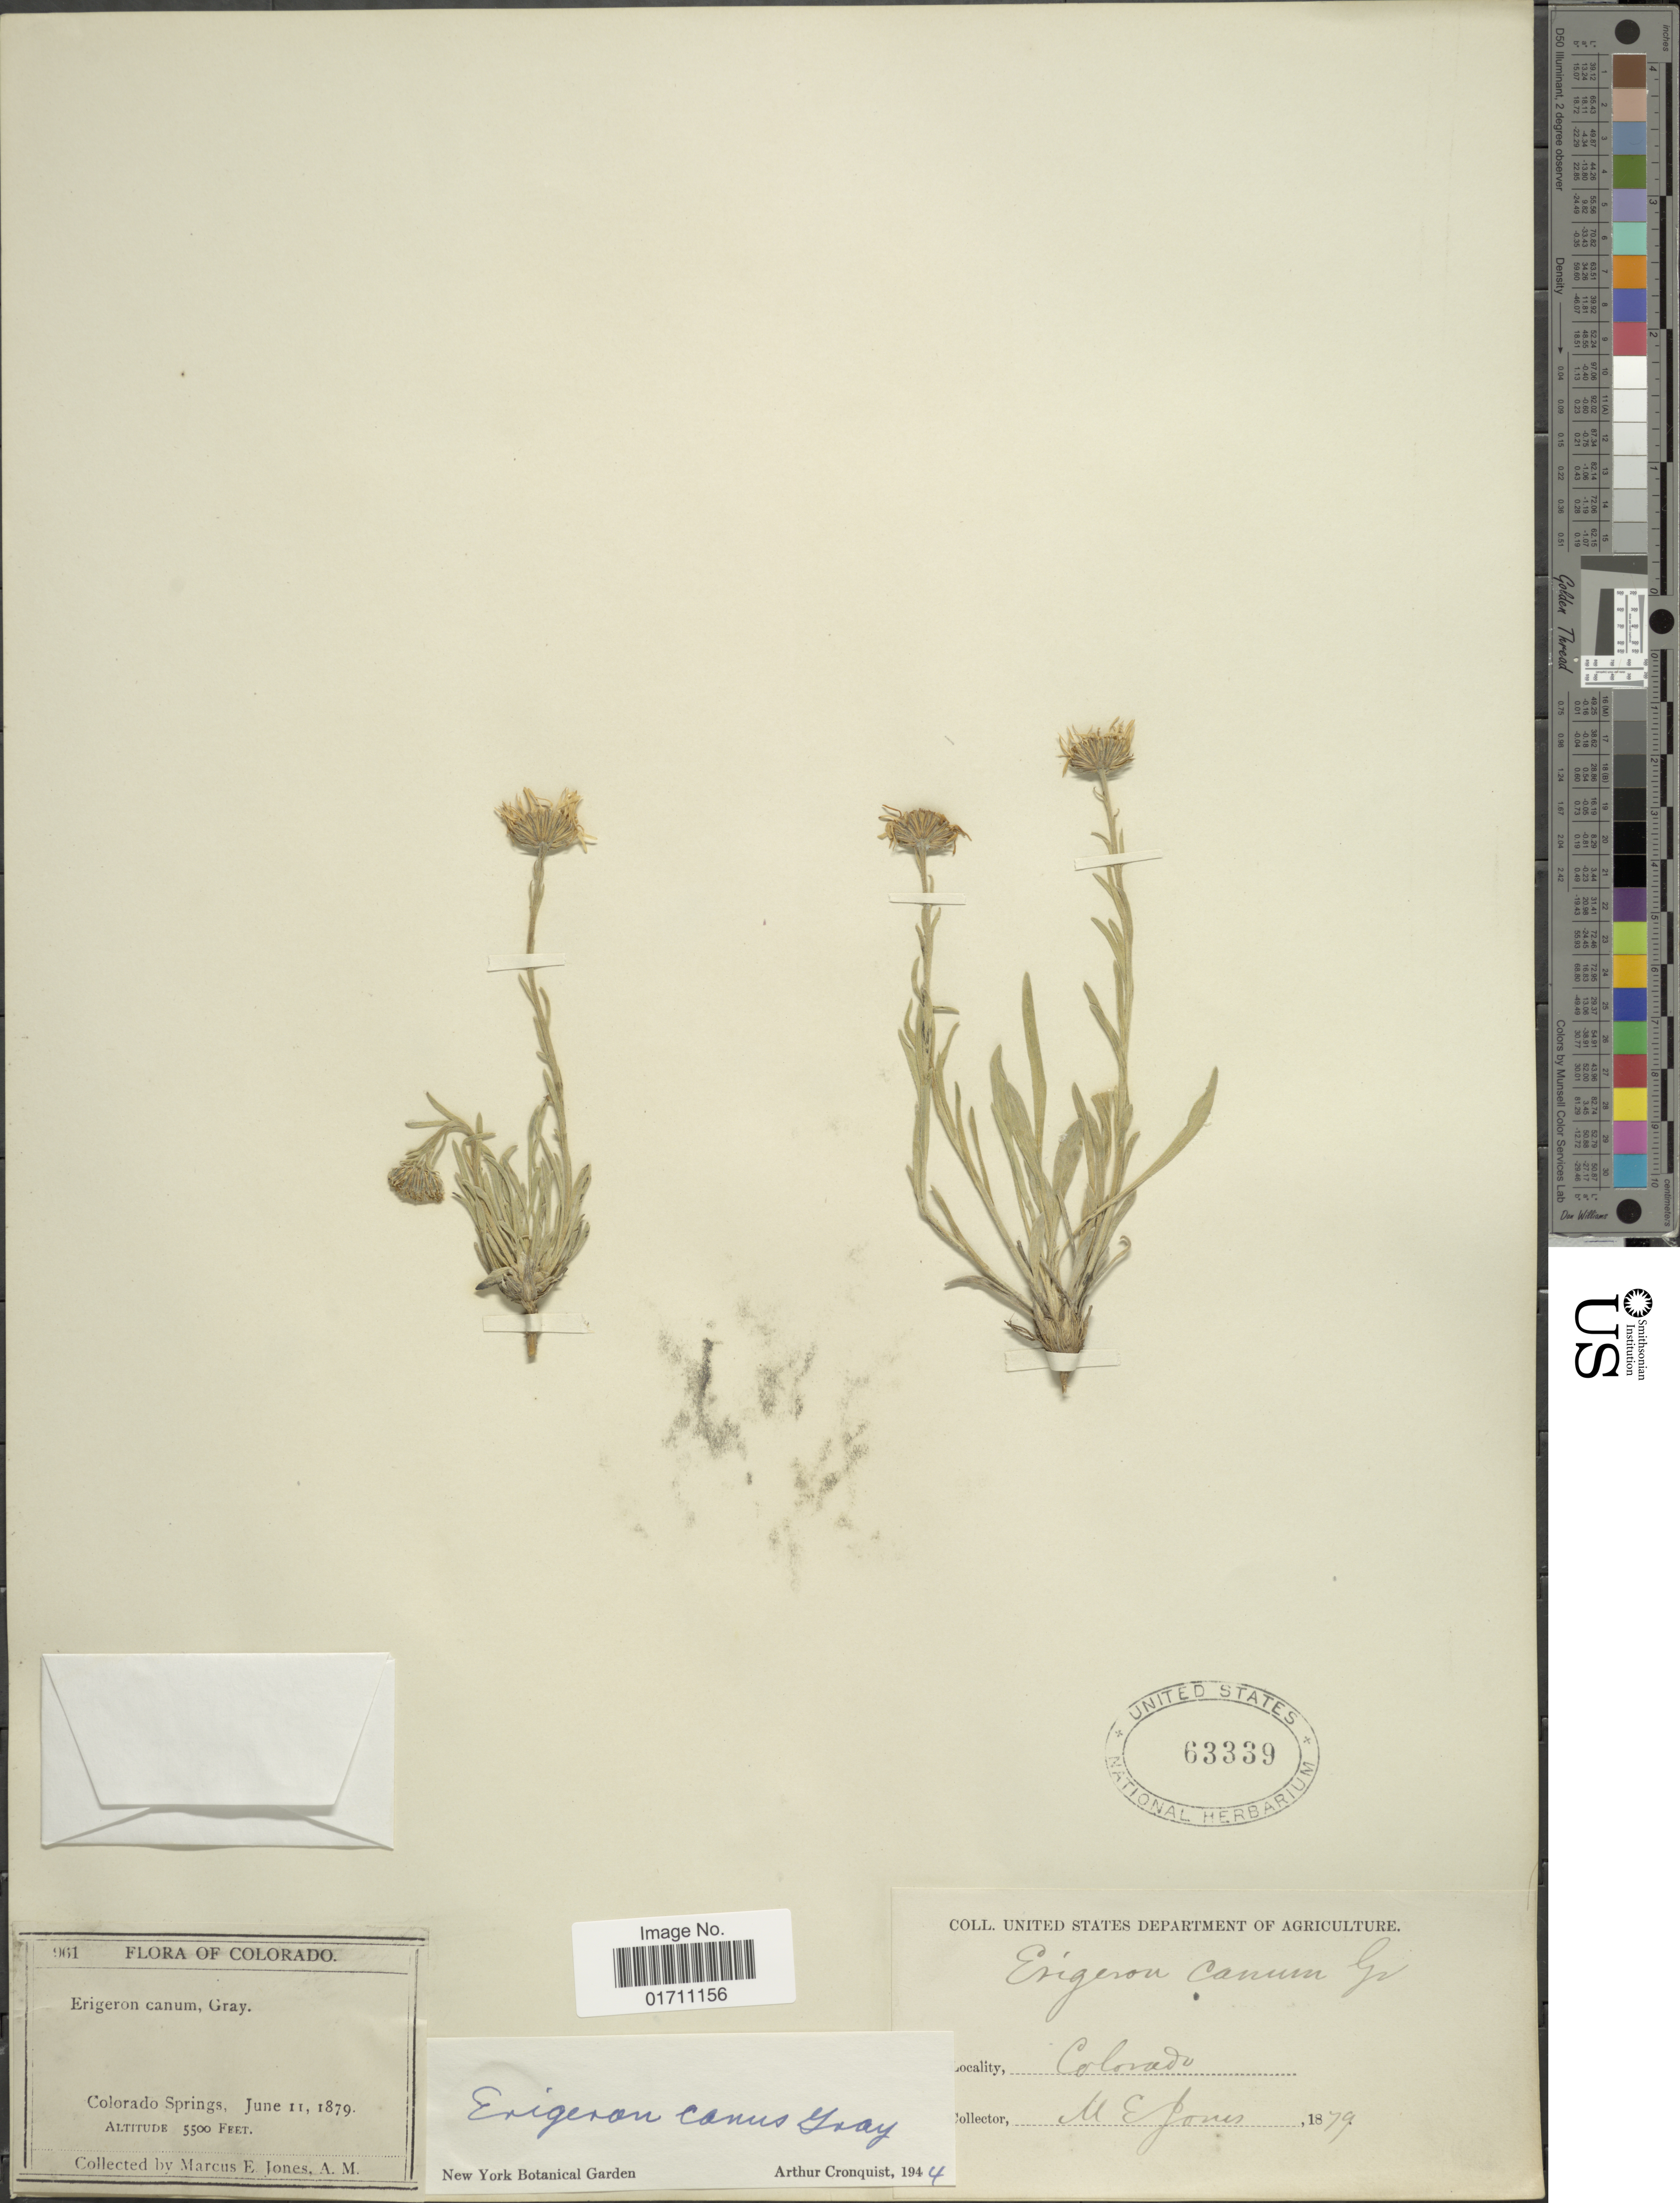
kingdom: Plantae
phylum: Tracheophyta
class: Magnoliopsida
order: Asterales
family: Asteraceae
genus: Erigeron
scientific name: Erigeron canus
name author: A. Gray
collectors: M. E. Jones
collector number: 961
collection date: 1879-06-11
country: United States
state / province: Colorado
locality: Colorado Springs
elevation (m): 1676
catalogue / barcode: US 63339